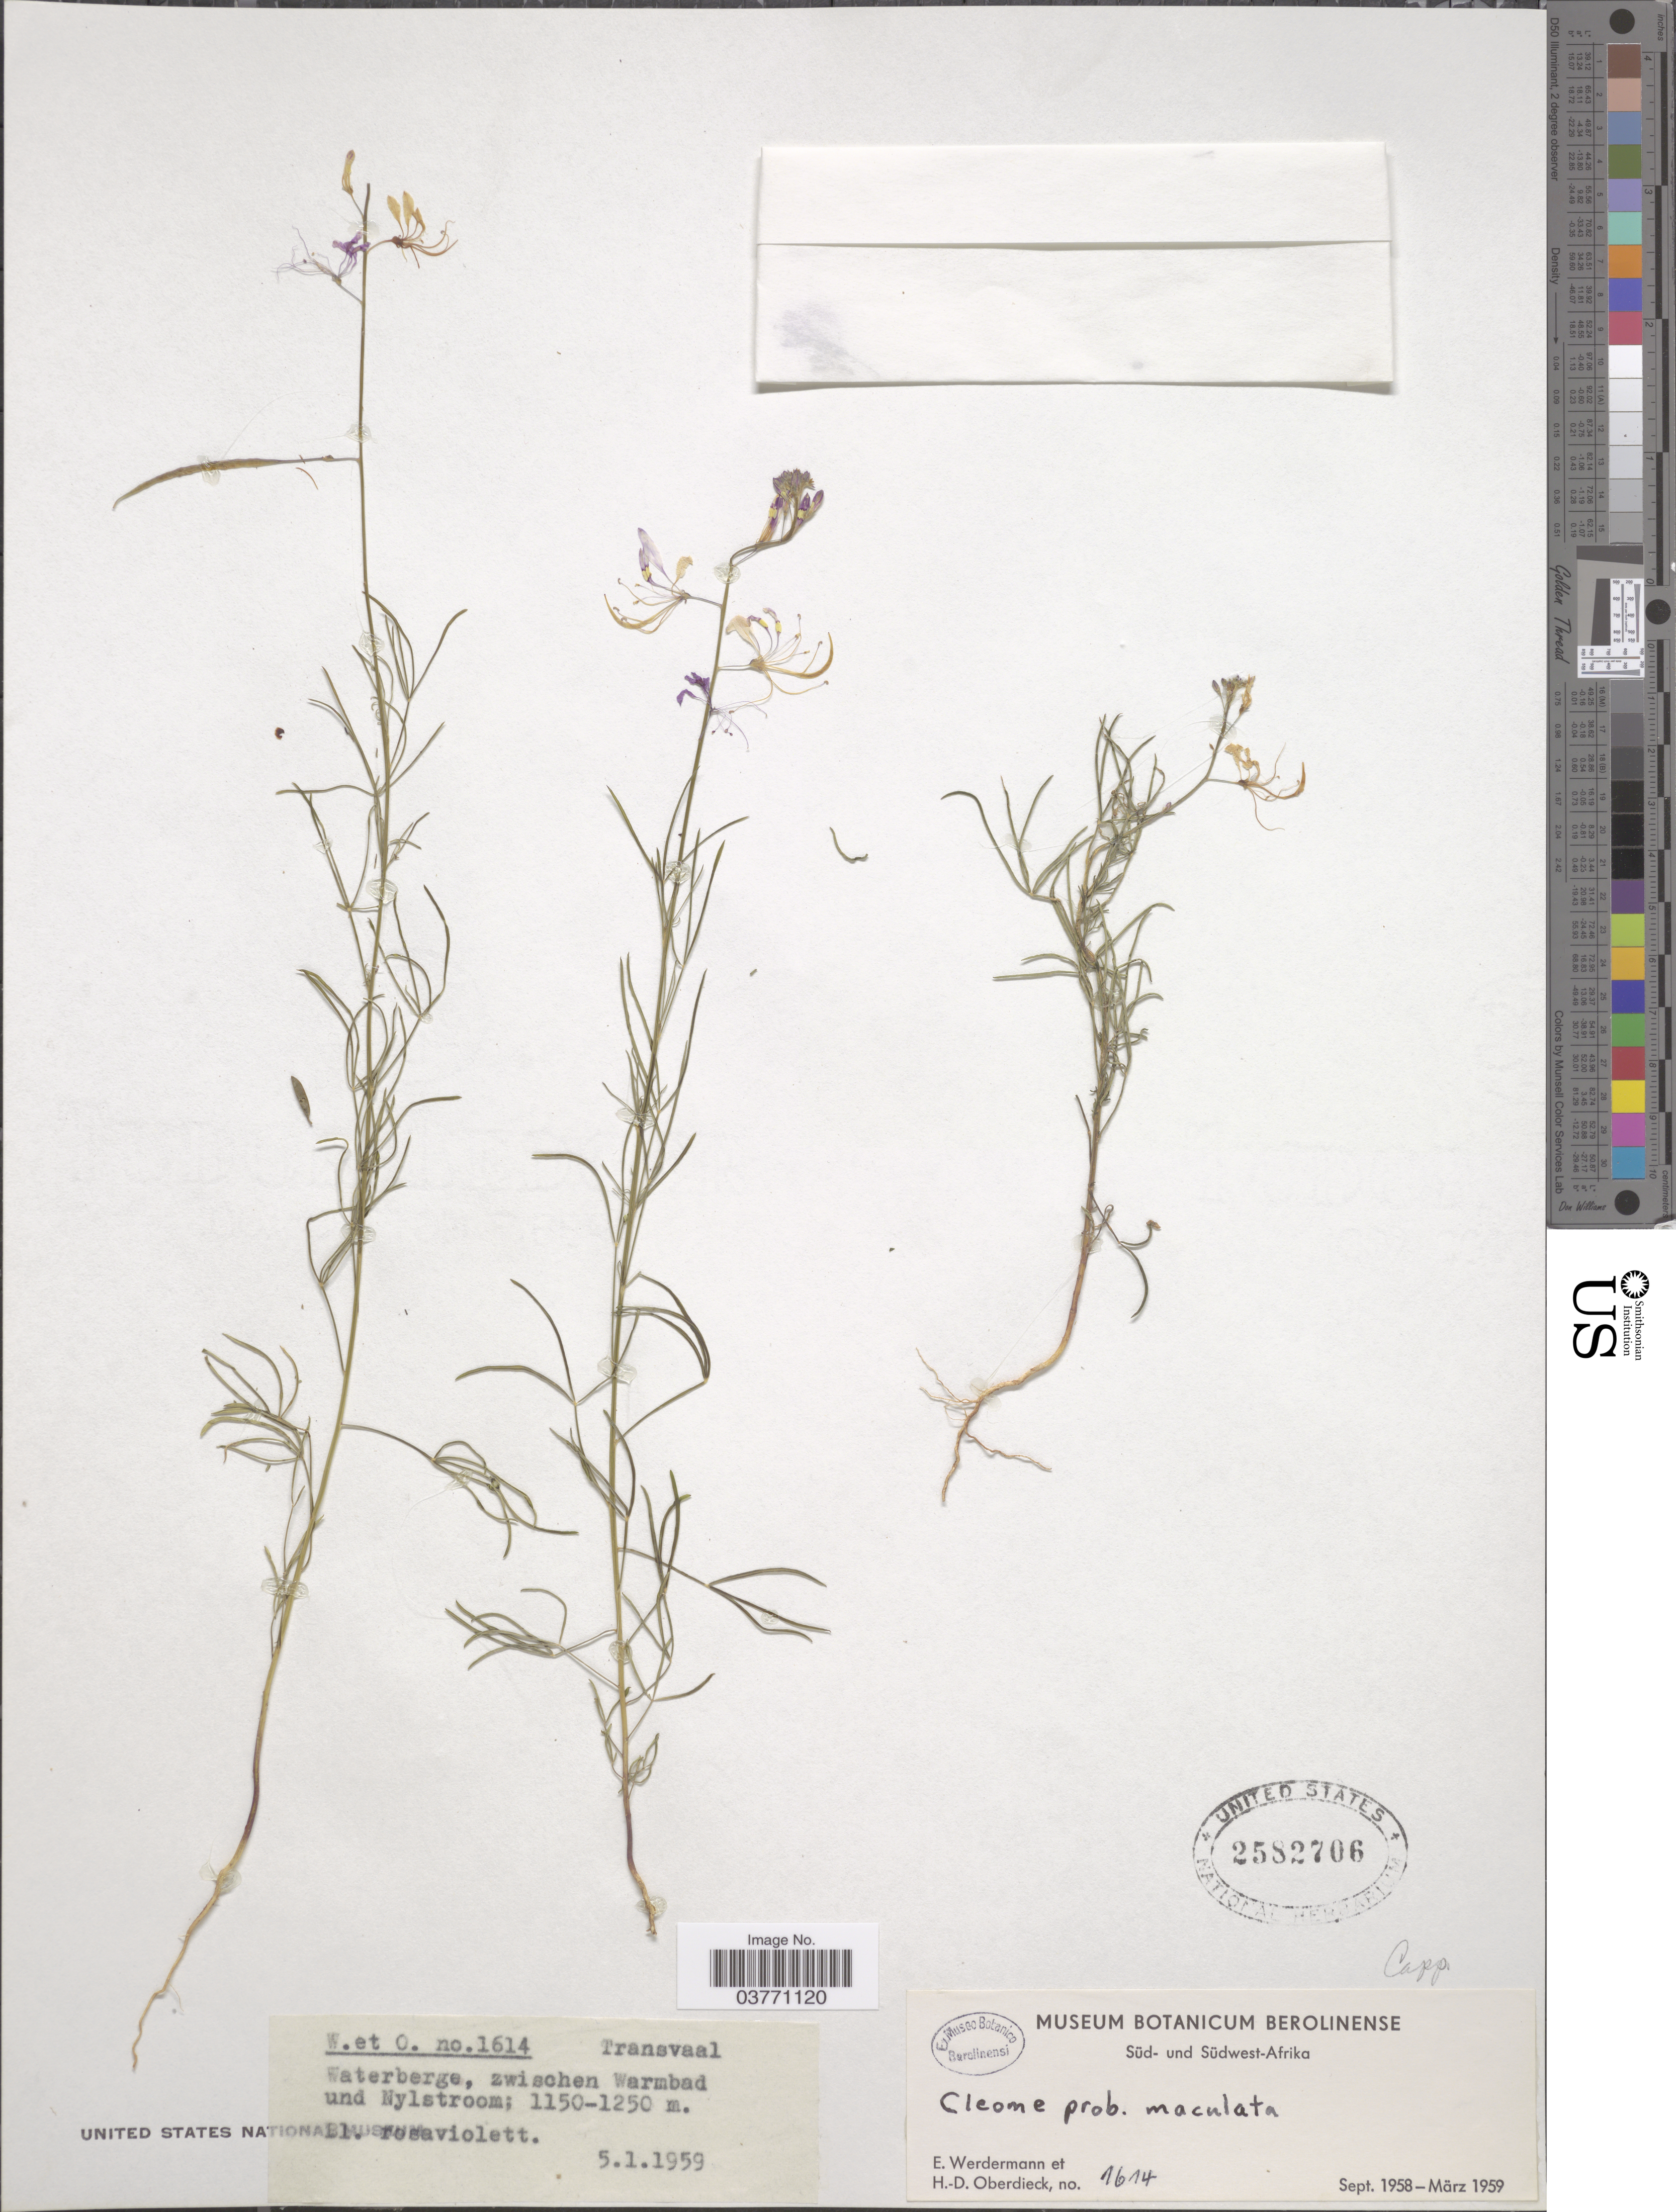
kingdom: Plantae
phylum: Tracheophyta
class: Magnoliopsida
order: Brassicales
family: Cleomaceae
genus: Sieruela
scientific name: Sieruela macrophylla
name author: (Klotzsch) Roalson & J.C. Hall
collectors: E. Werdermann & H. Oberdieck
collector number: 1614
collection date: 1959-01-05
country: South Africa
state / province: Limpopo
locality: Transvaal. Waterberge, zwischen Warmbad und Nylstroom.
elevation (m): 1150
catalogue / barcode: US 2582706